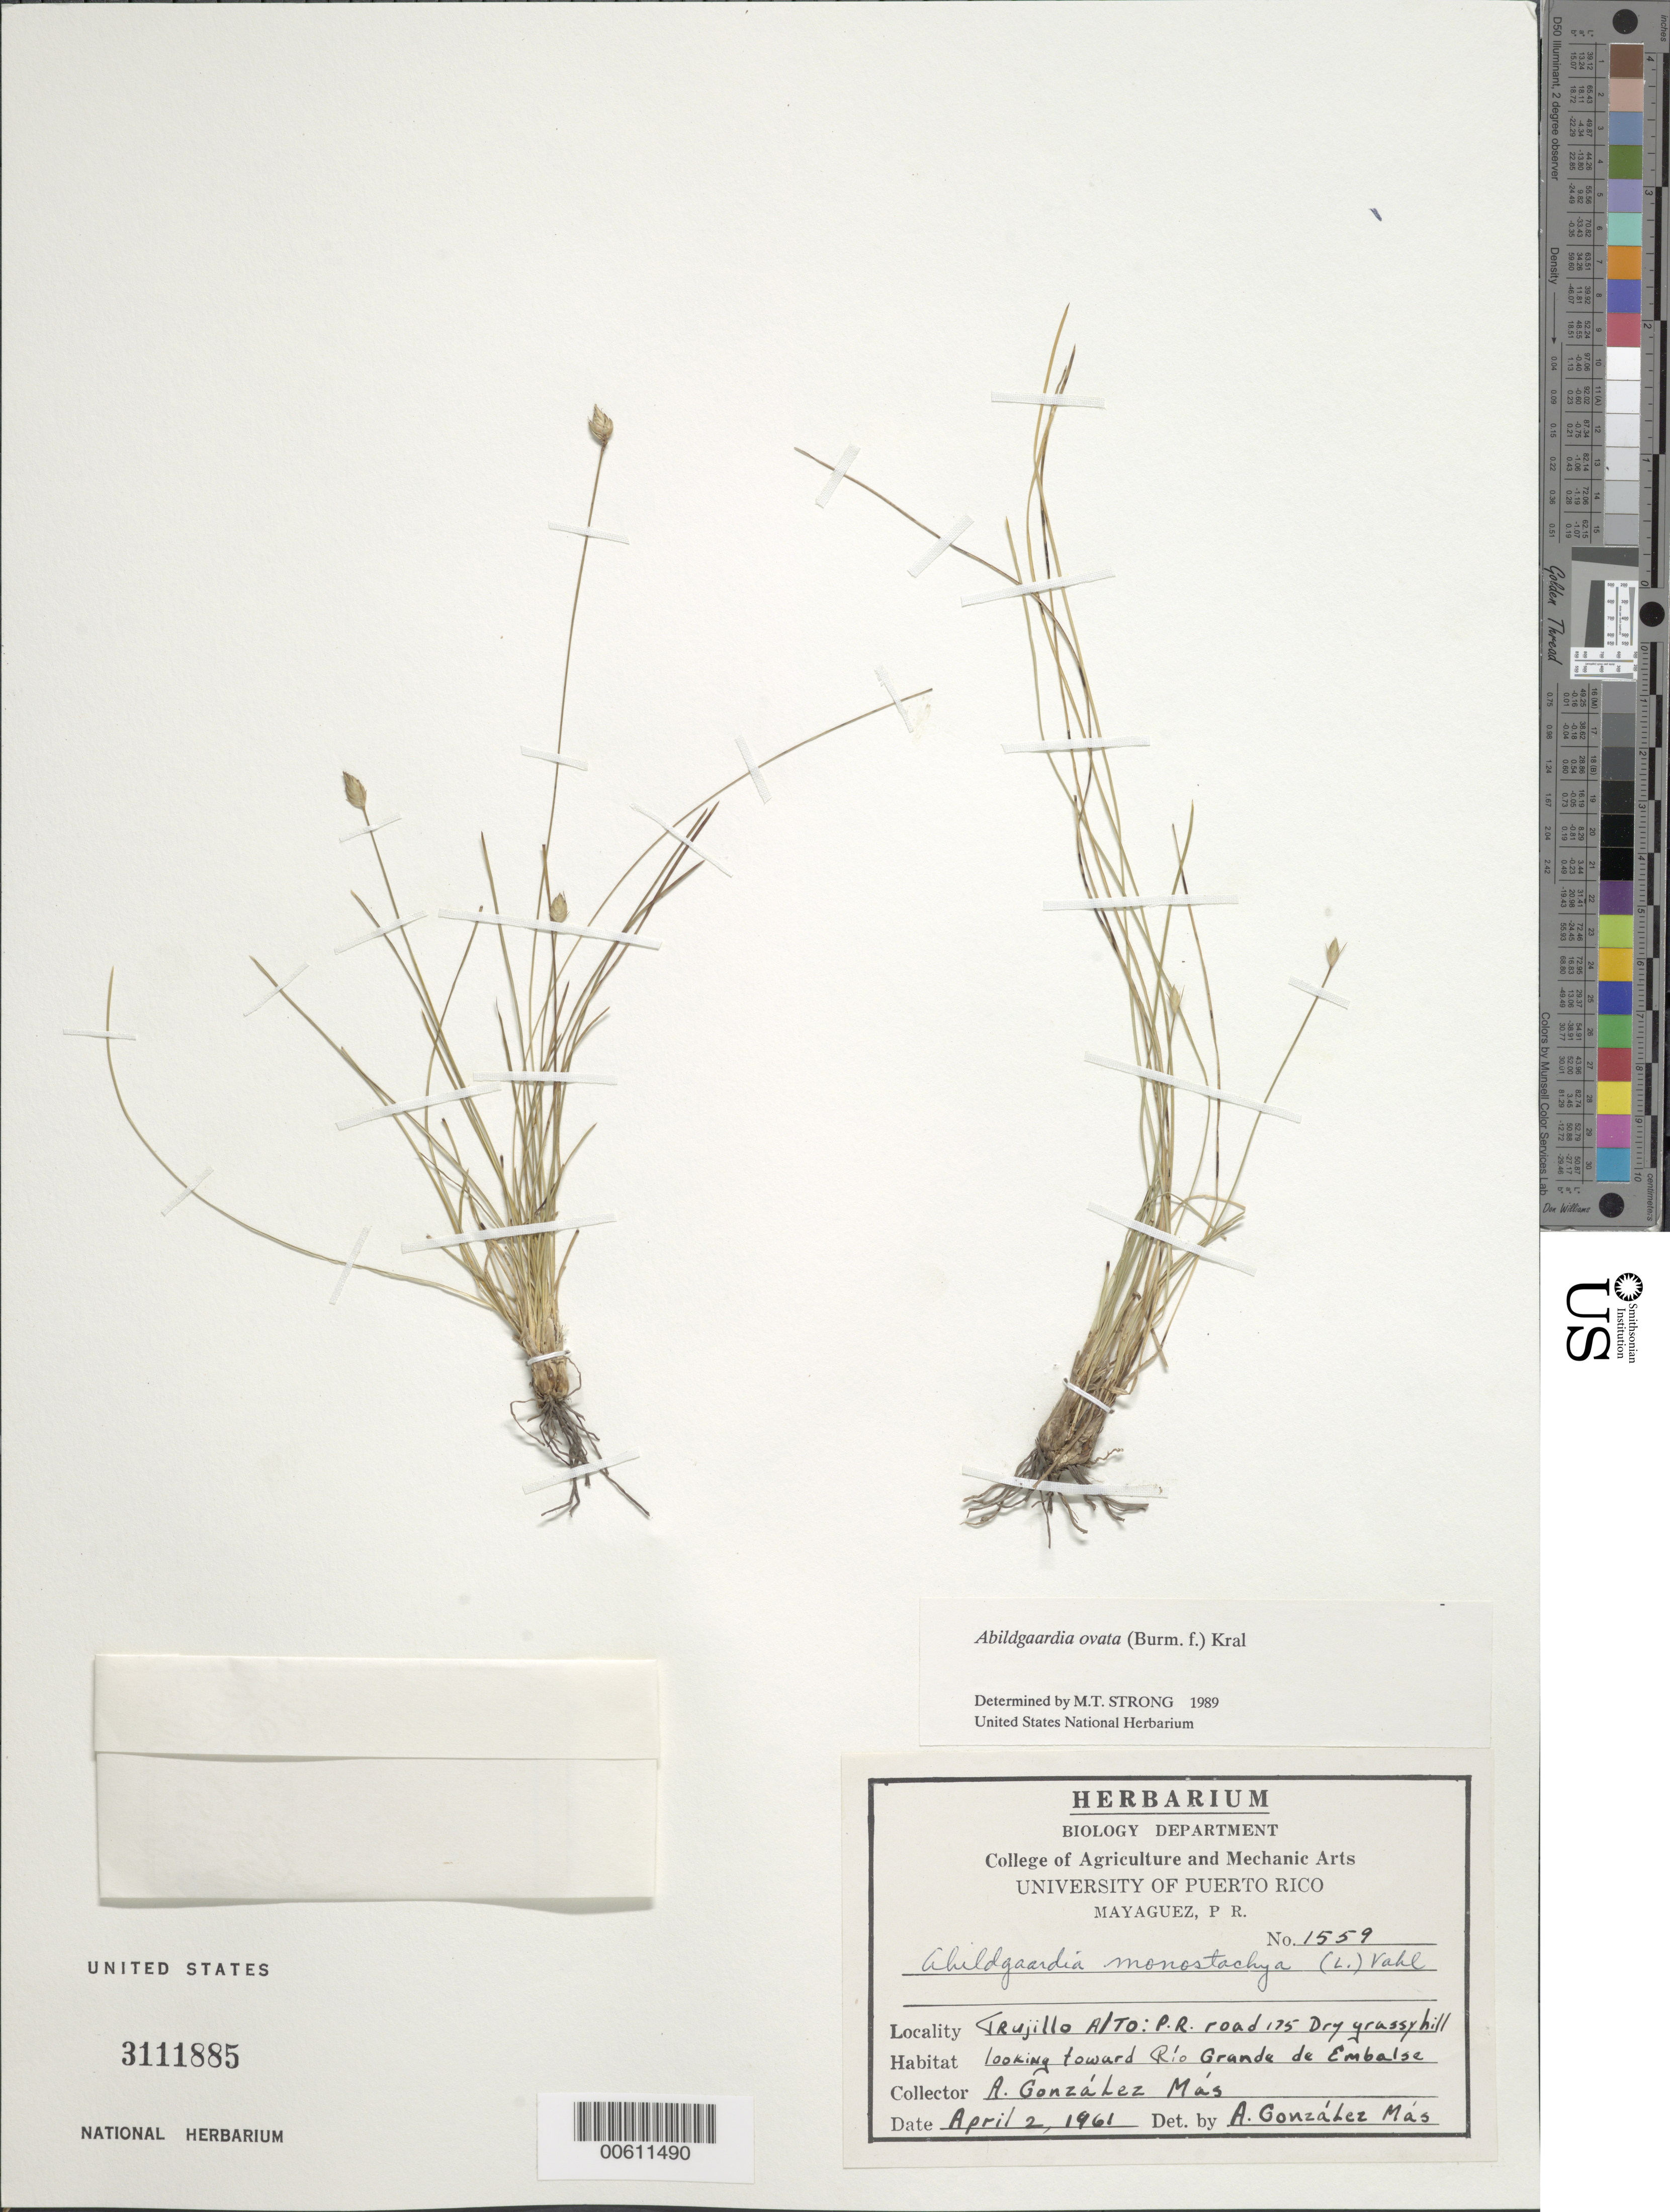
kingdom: Plantae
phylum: Tracheophyta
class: Liliopsida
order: Poales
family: Cyperaceae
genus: Abildgaardia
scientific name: Abildgaardia ovata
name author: (Burm. f.) Kral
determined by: Strong, M. T., (US), Smithsonian Institution - National Museum of Natural History (UNITED STATES)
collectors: A. González Más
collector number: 1559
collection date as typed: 02 Apr 1961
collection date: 1961-04-02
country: Puerto Rico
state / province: Trujillo Alto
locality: Trujillo Alto: Rd. 175. Looking towards Rio Grande de Embalse.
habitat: Dry, grassy hill.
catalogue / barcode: US 3111885